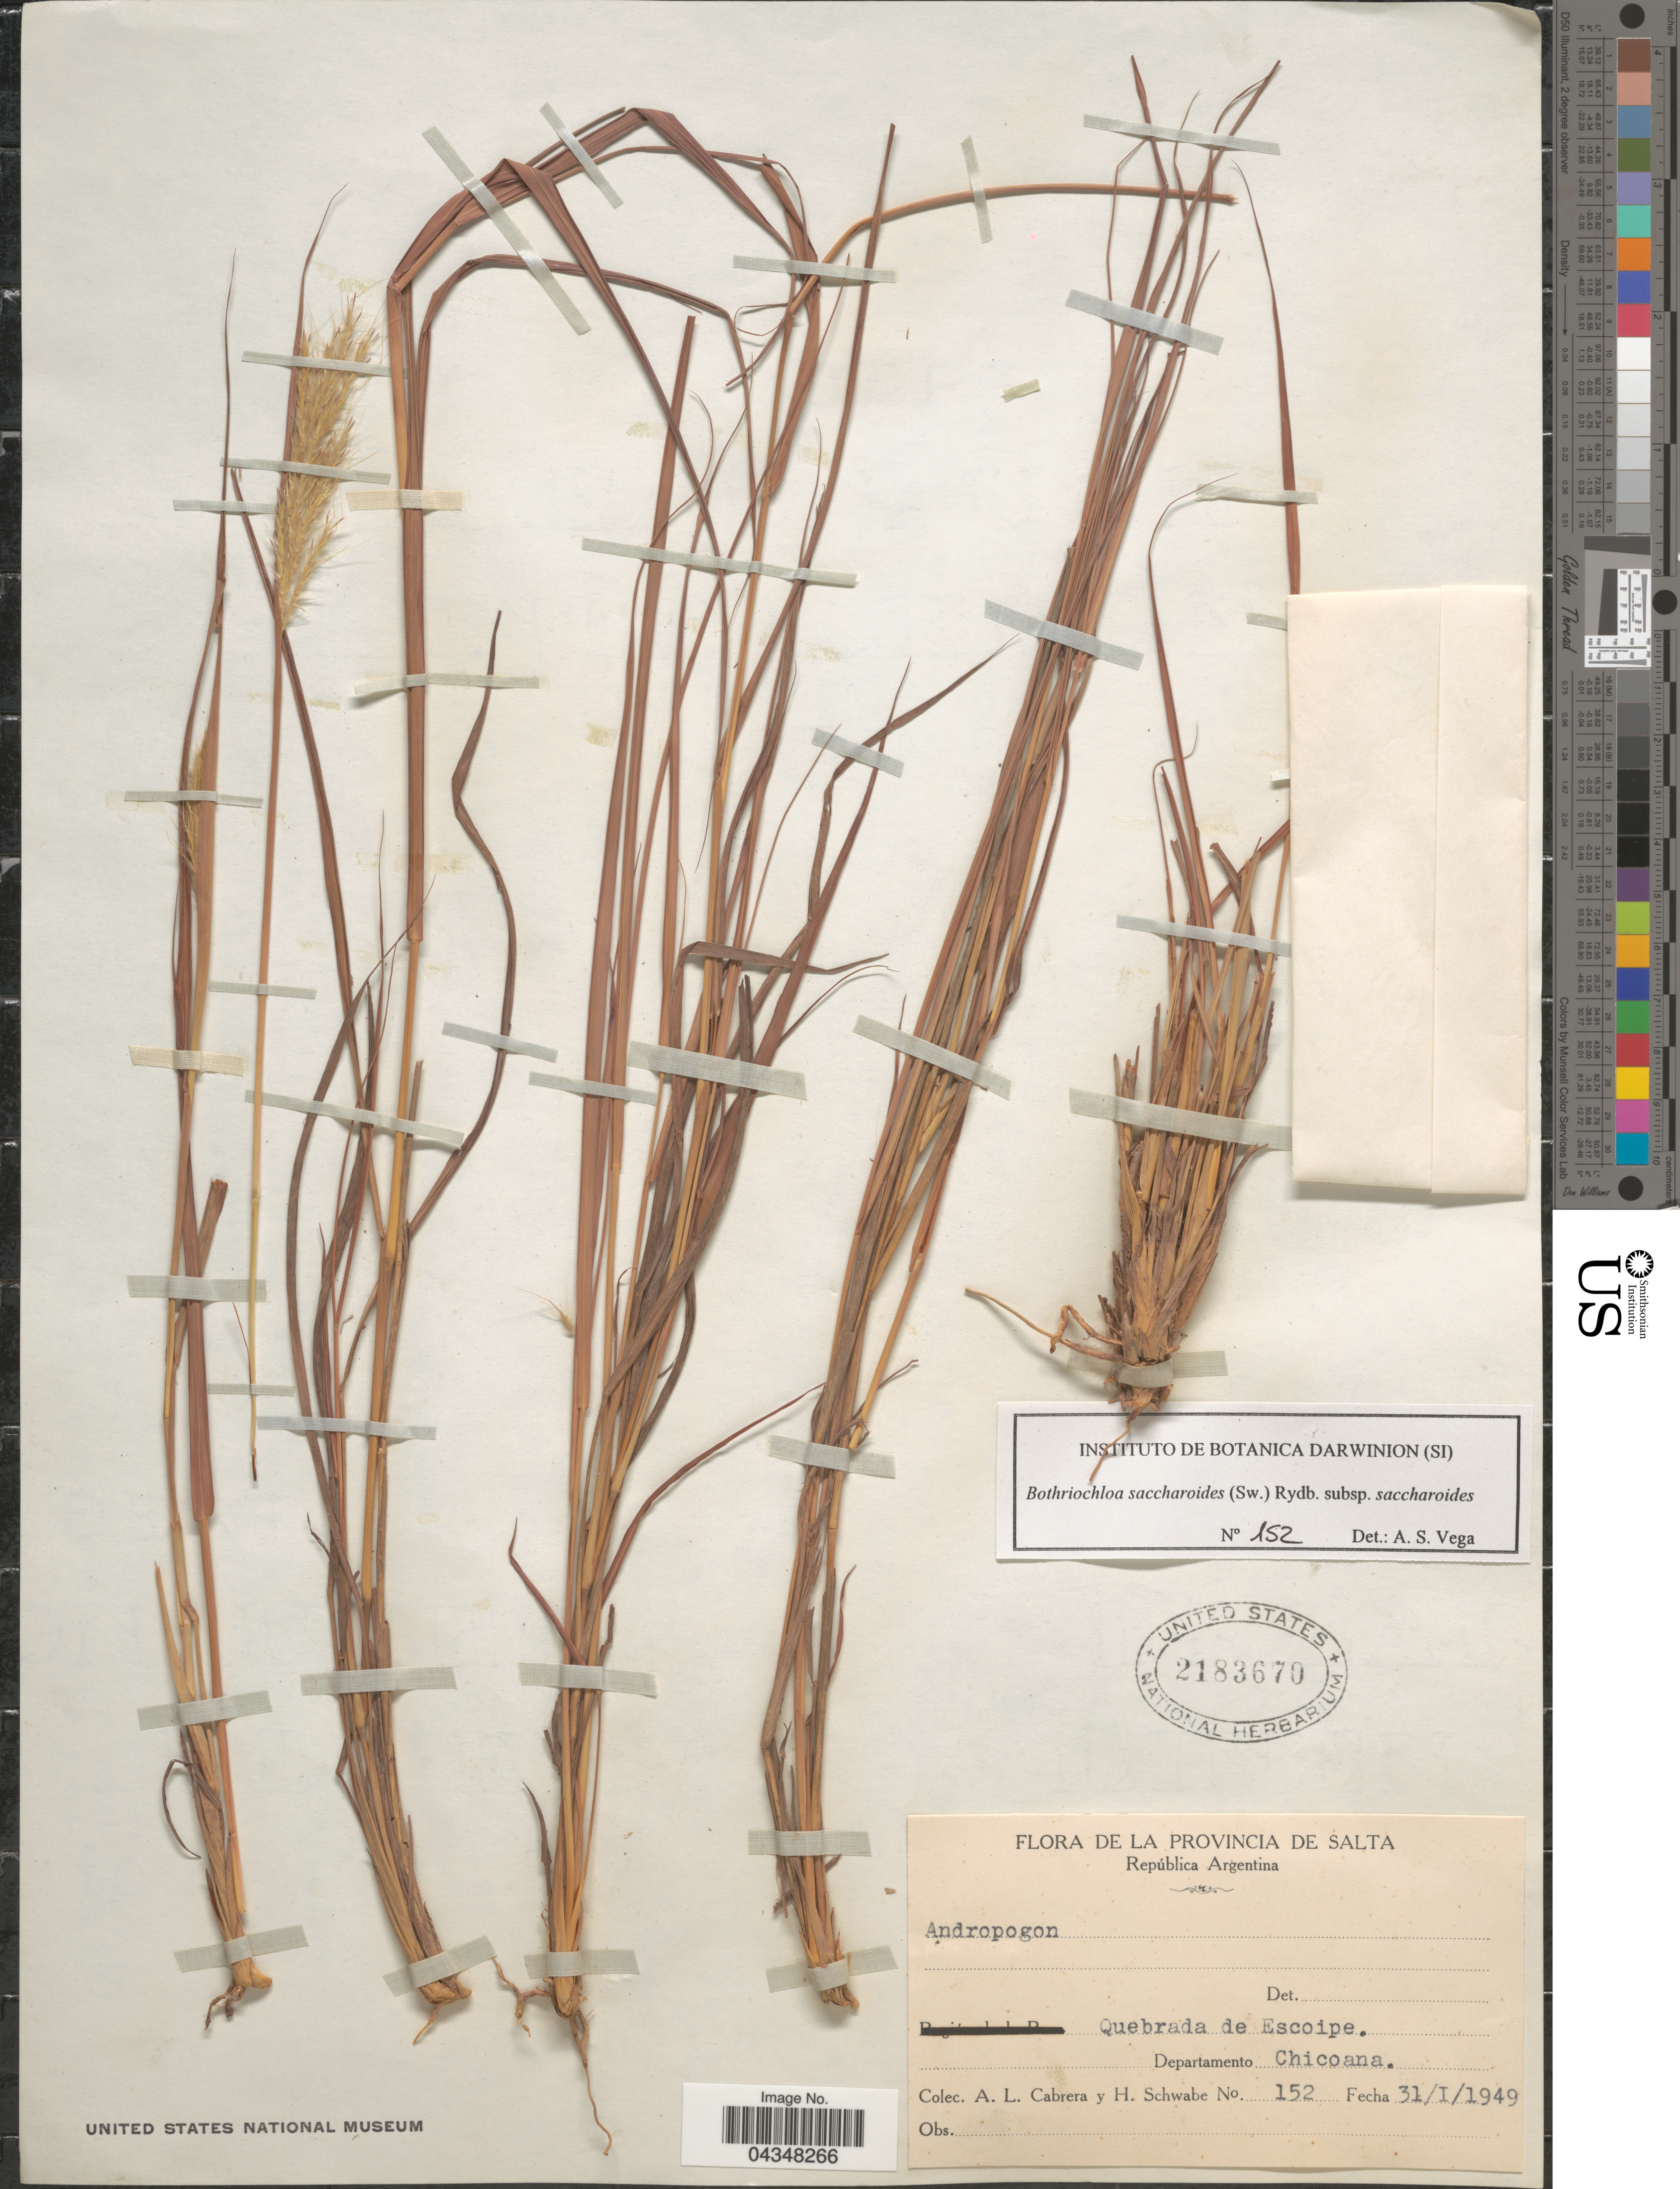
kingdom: Plantae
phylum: Tracheophyta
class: Liliopsida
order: Poales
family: Poaceae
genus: Bothriochloa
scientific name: Bothriochloa laguroides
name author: (DC.) Herter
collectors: A. L. Cabrera & H. Schwabe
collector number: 152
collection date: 1949-01-31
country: Argentina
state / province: Salta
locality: República Argentina. Quebrada de Escoipe. Departamento Chicoana.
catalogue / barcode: US 2183670